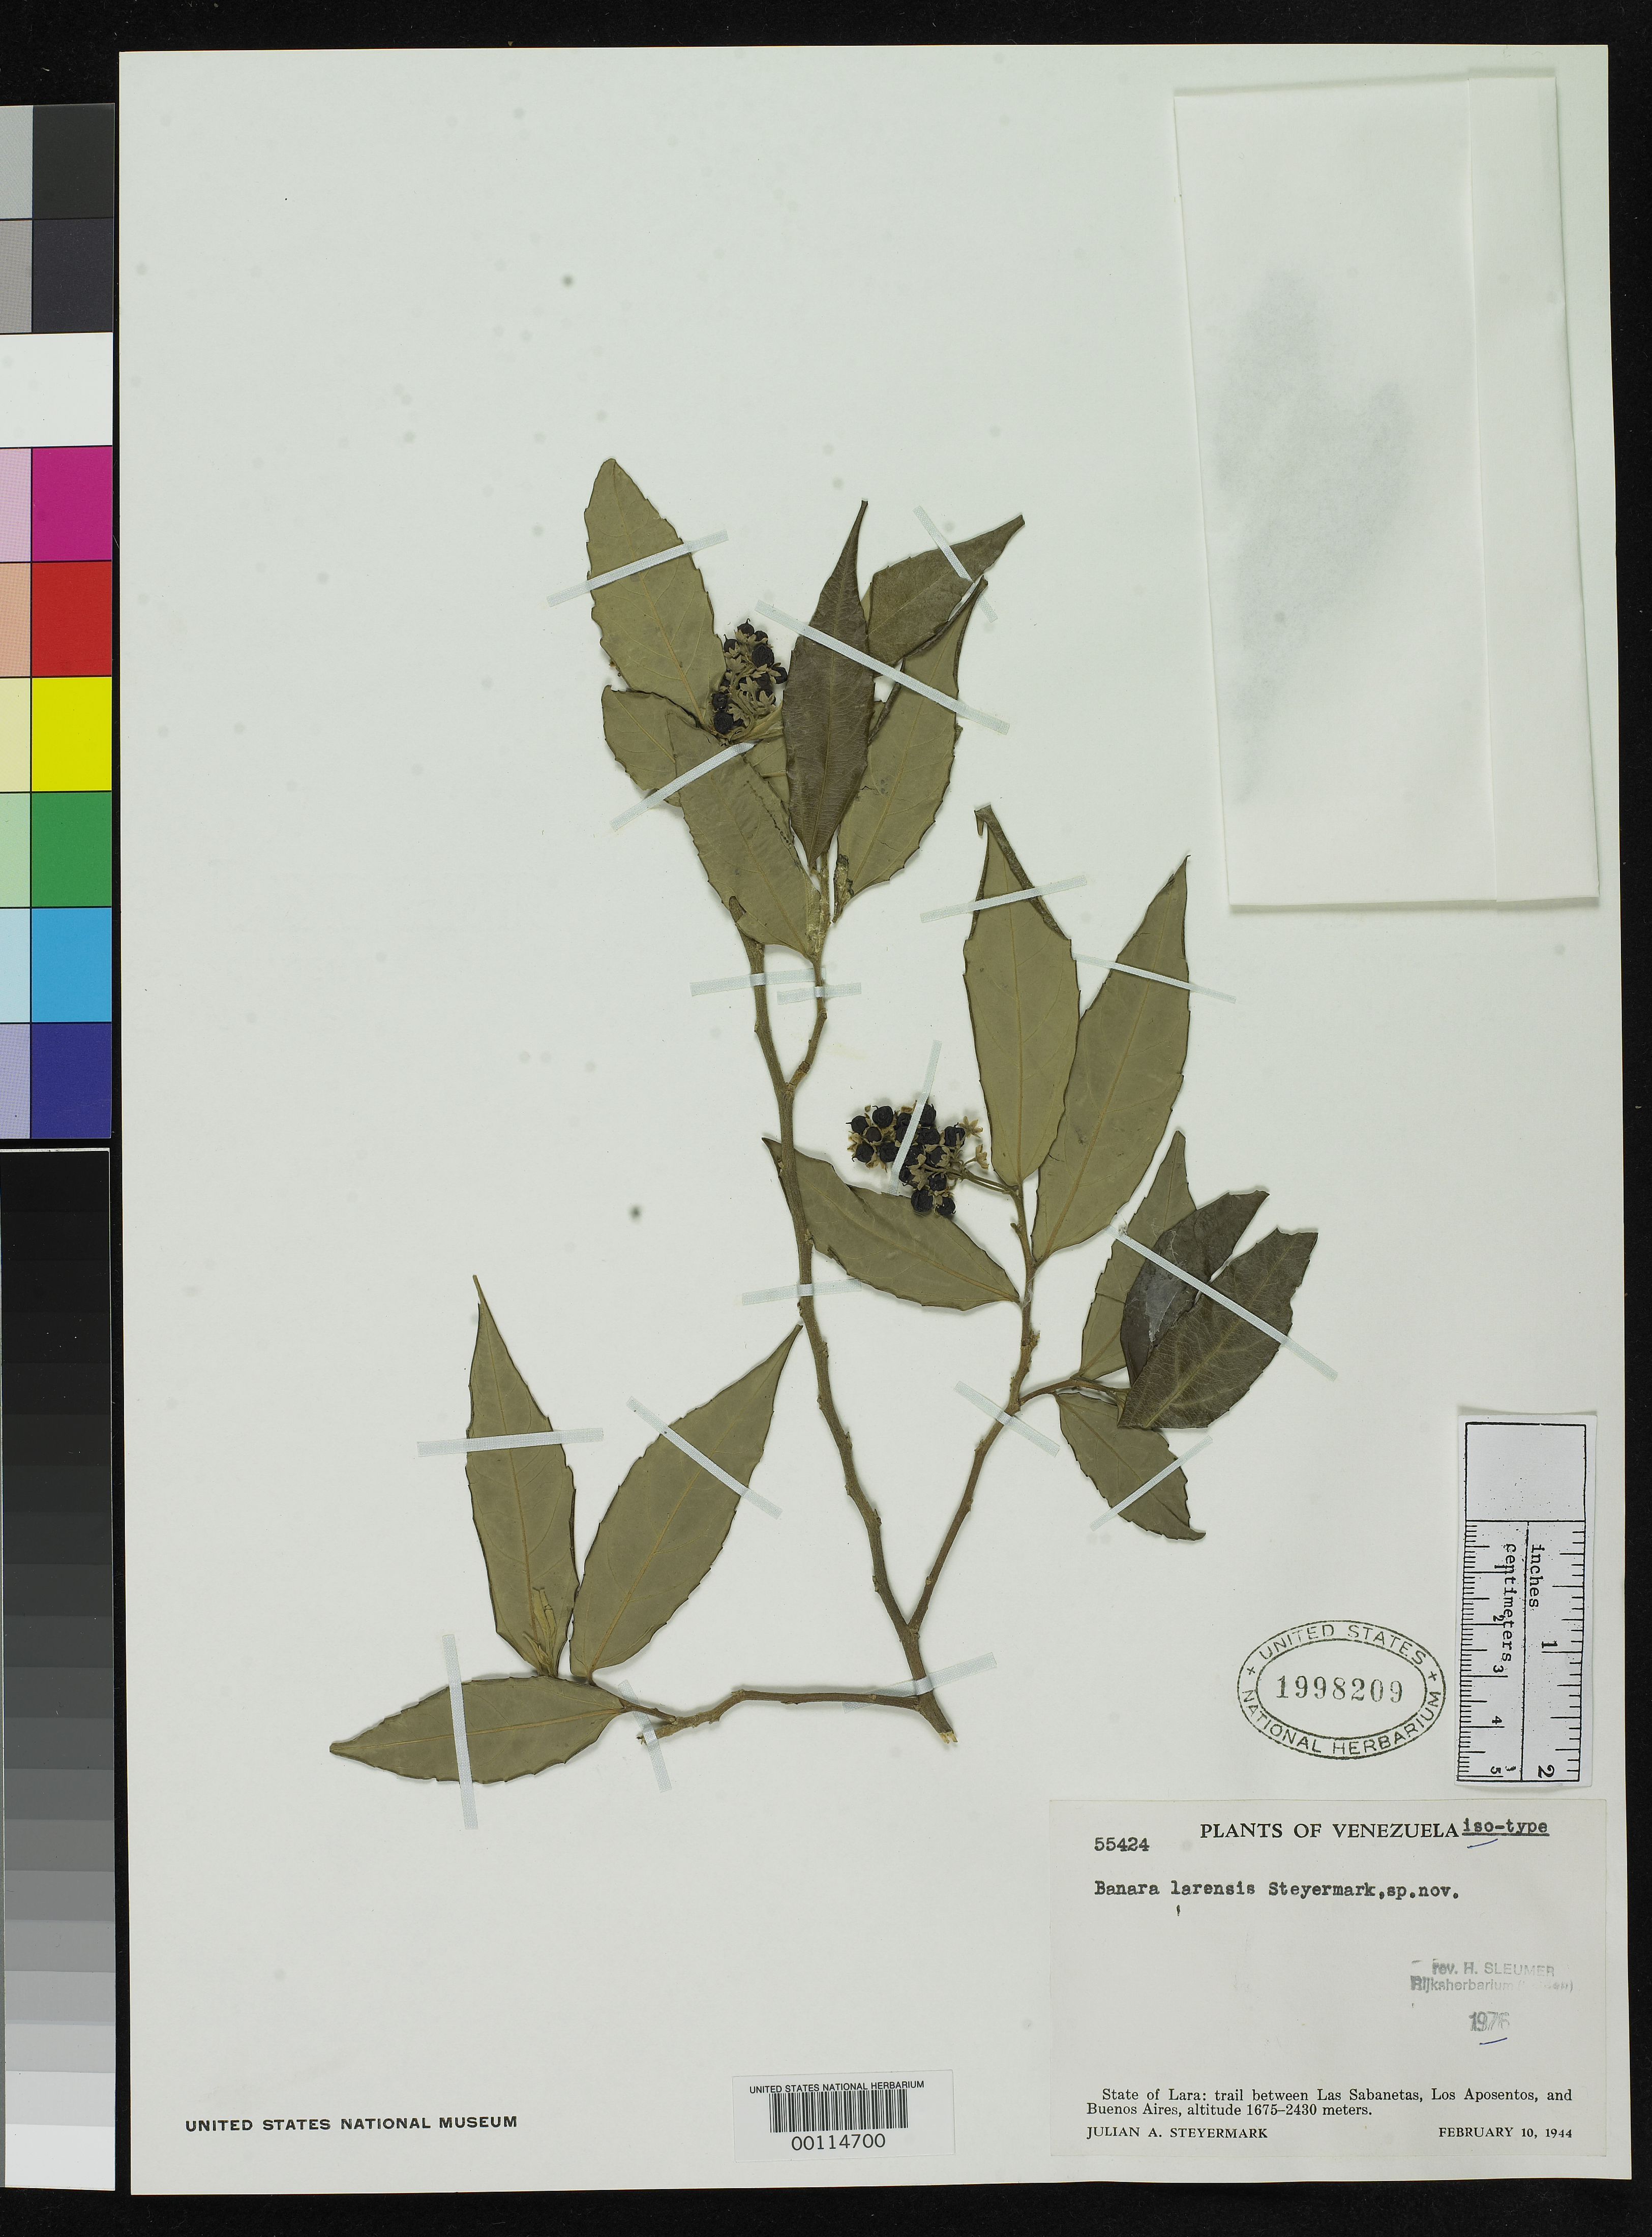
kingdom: Plantae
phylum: Tracheophyta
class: Magnoliopsida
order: Malpighiales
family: Salicaceae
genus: Banara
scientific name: Banara larensis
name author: Steyerm.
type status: Isotype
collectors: J. Steyermark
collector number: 55424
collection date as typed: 10 Feb 1944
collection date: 1944-02-10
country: Venezuela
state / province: Lara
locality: Between Las Sabanetas, Los Aposentos, & Buenos Aires.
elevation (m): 1675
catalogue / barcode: US 1998209